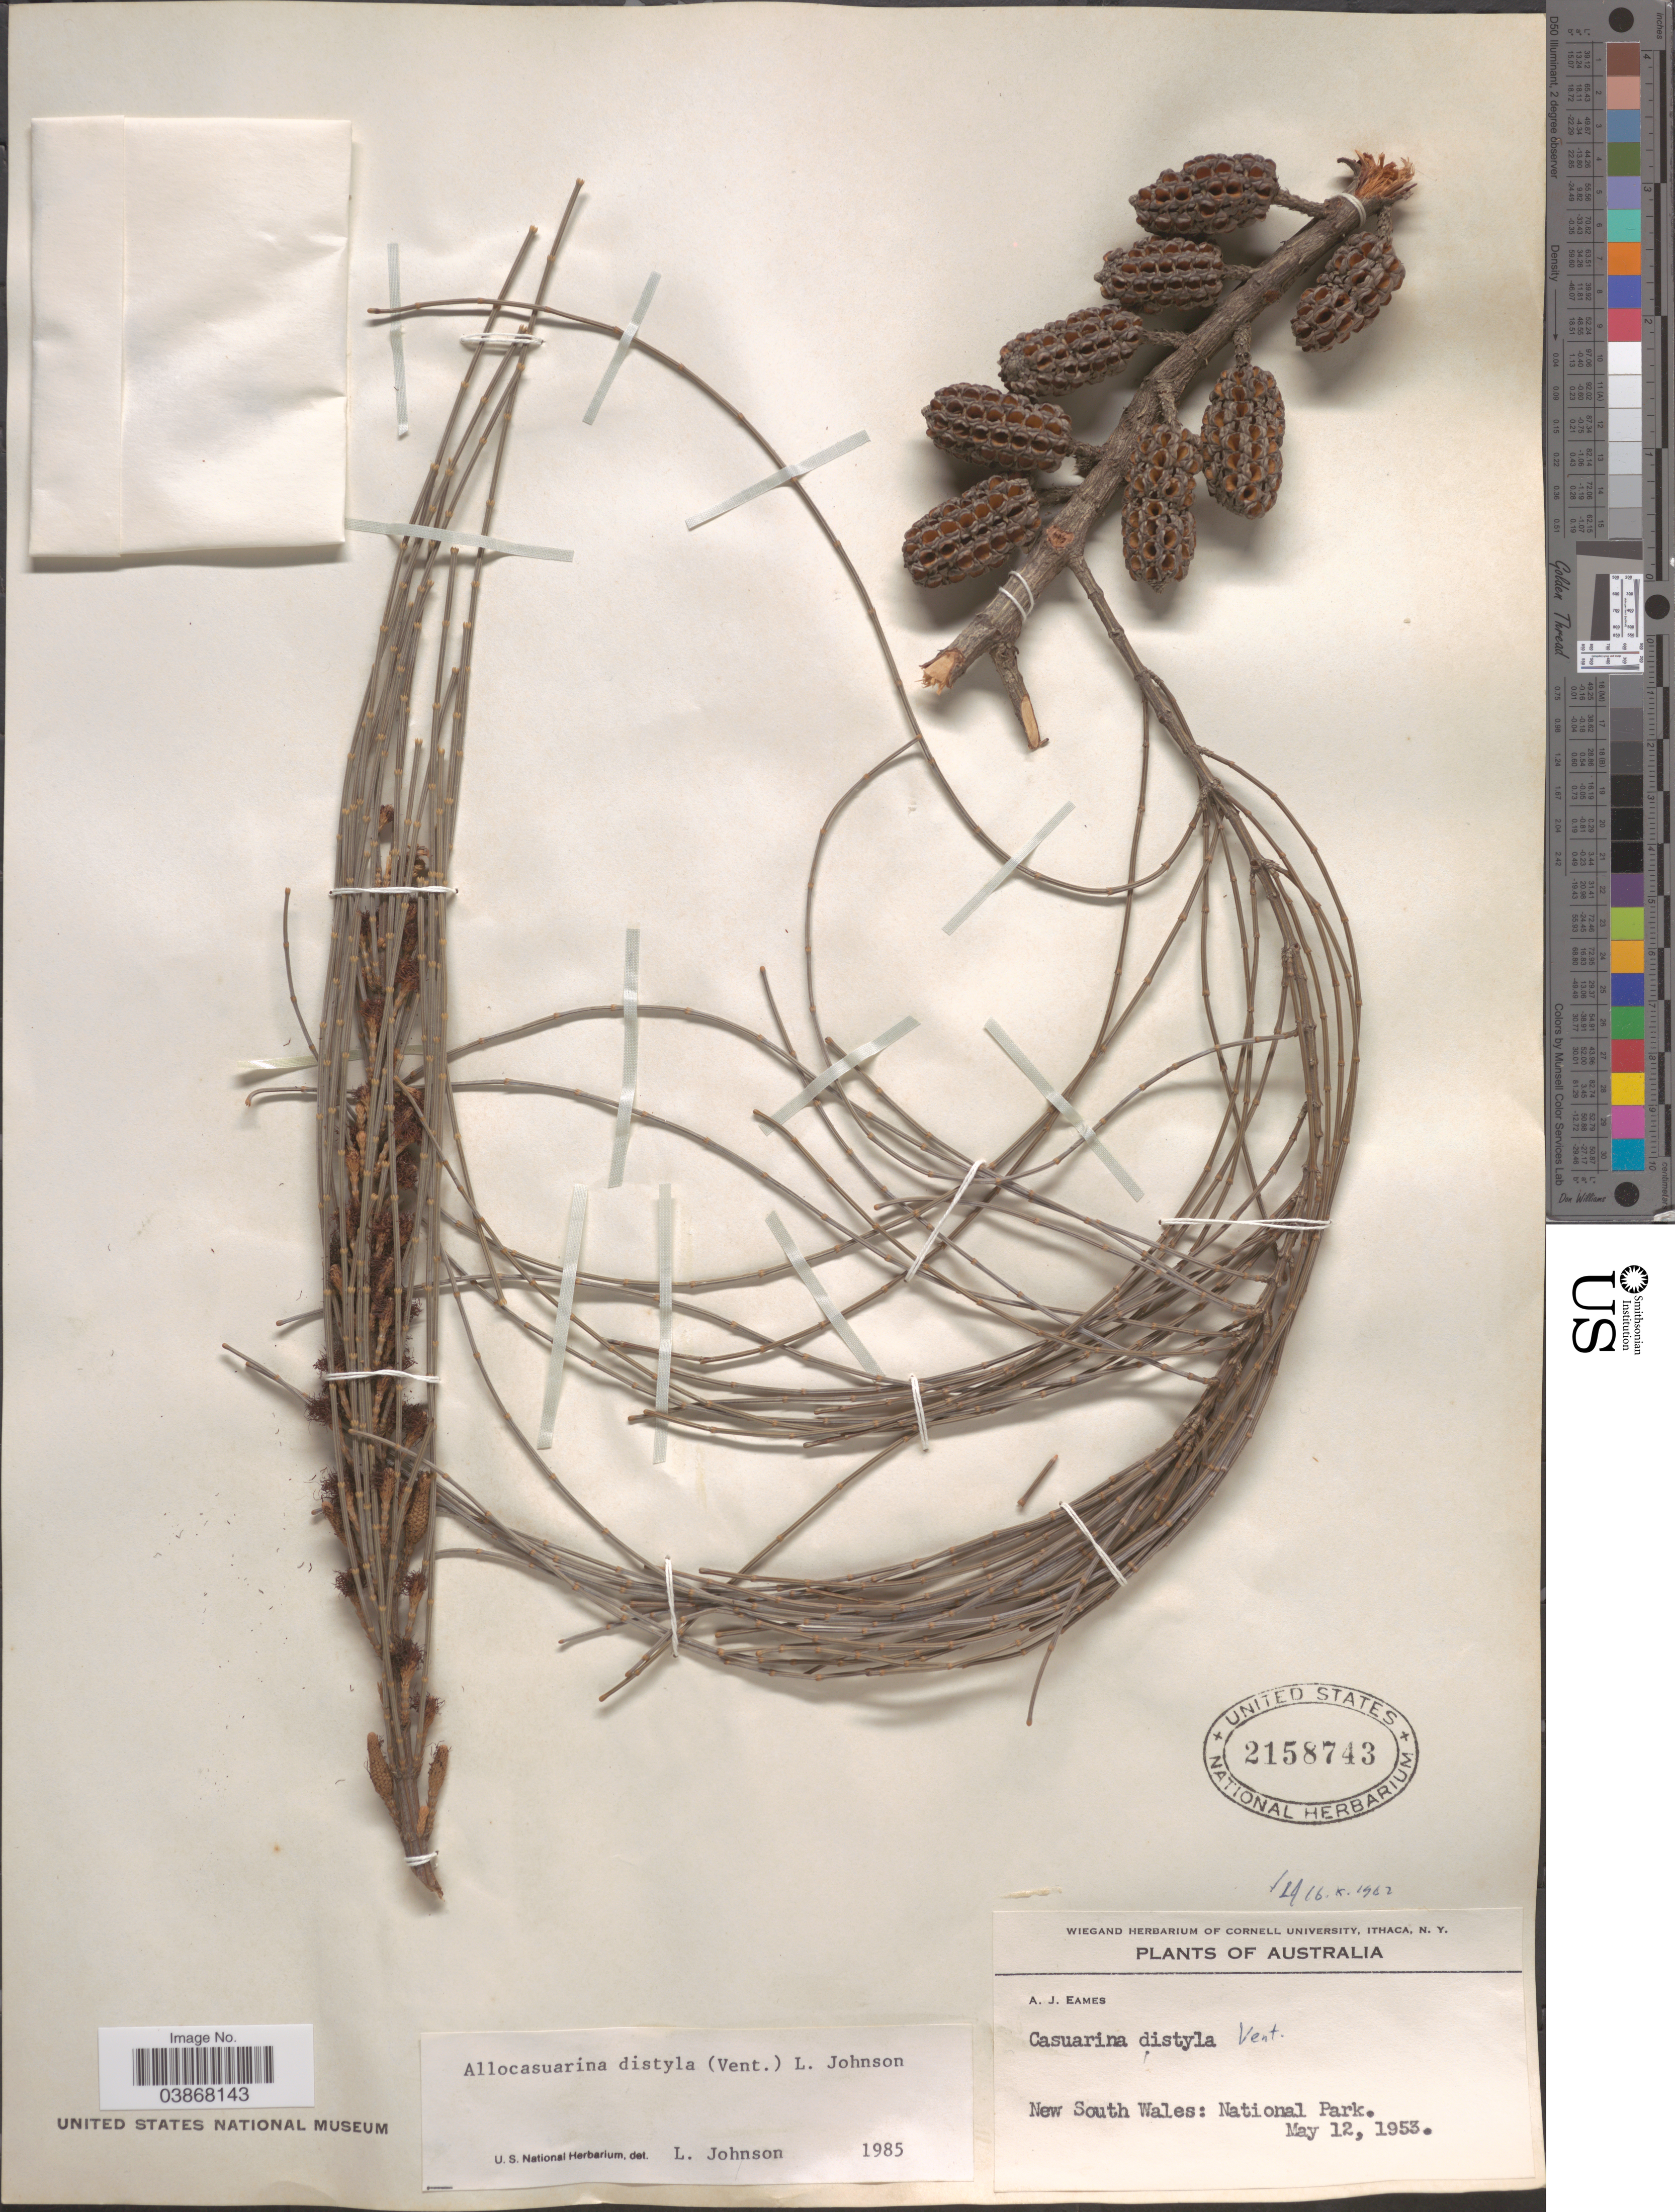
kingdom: Plantae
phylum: Tracheophyta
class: Magnoliopsida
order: Fagales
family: Casuarinaceae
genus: Allocasuarina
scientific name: Allocasuarina distyla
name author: (Vent.) L.A.S. Johnson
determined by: Johnson, L. A. S.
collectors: A. J. Eames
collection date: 1953-05-12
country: Australia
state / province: New South Wales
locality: National Park.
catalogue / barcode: US 2158743